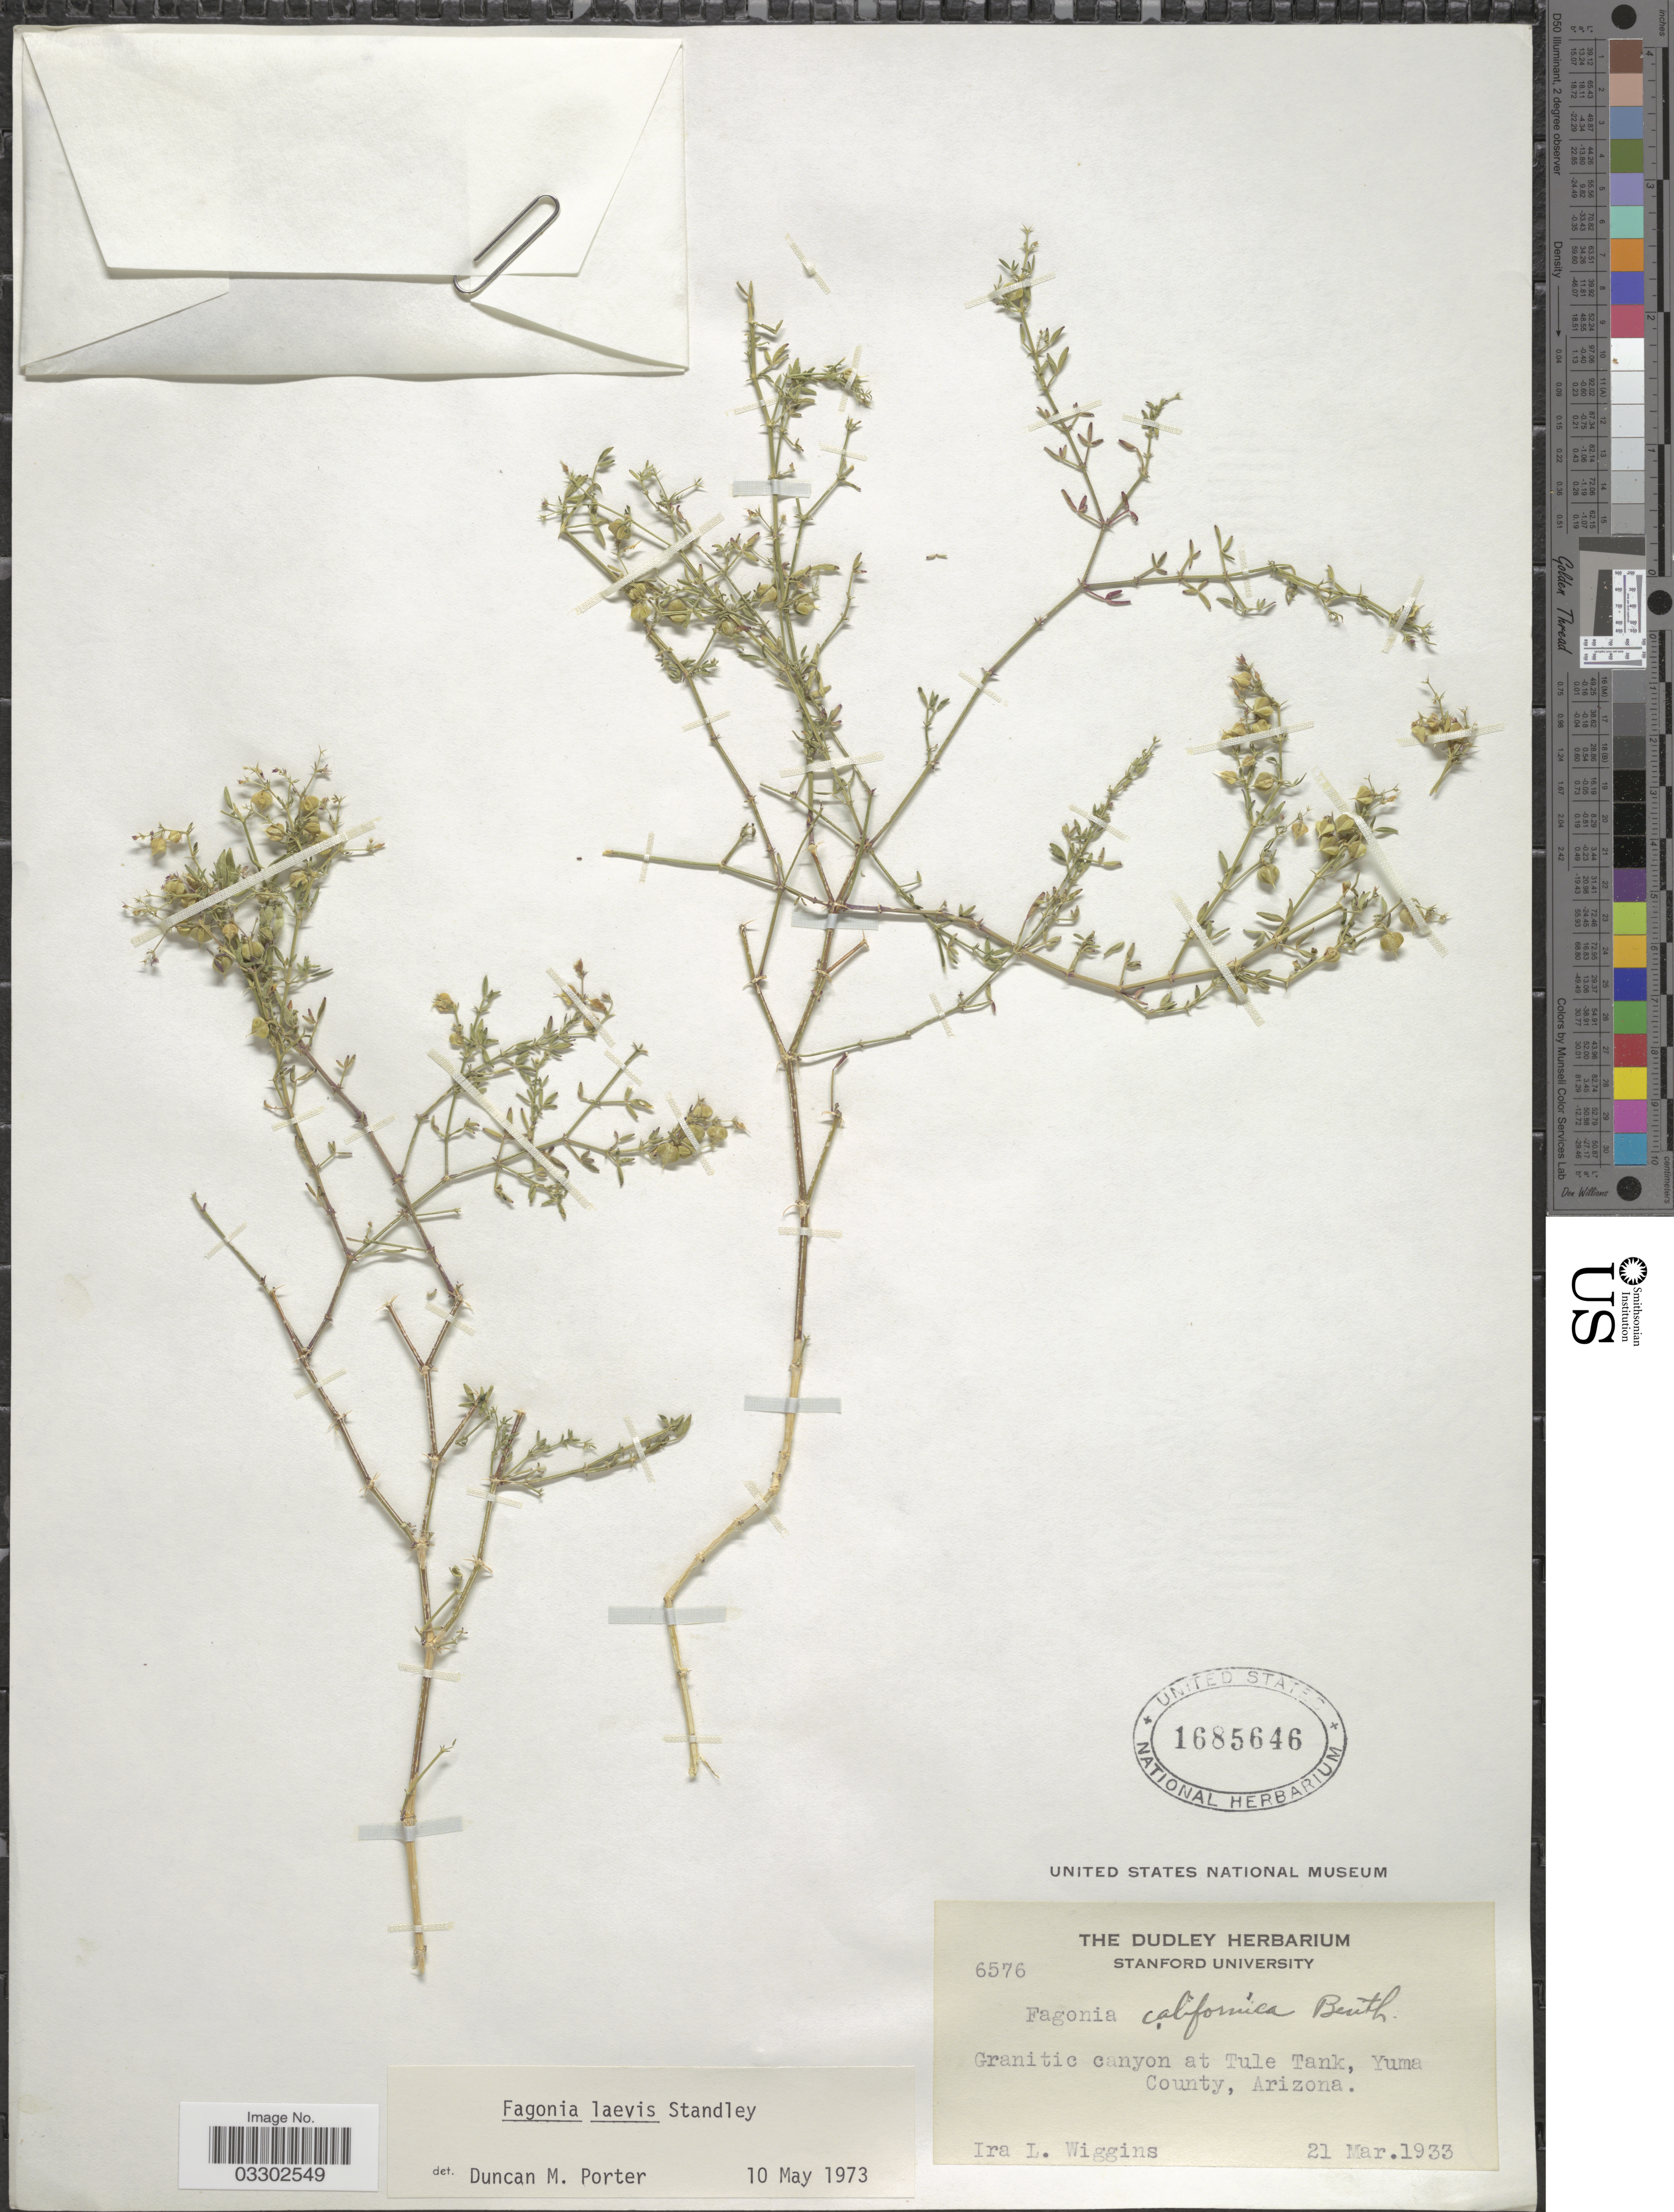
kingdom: Plantae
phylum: Tracheophyta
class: Magnoliopsida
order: Zygophyllales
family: Zygophyllaceae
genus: Fagonia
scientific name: Fagonia laevis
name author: Standl.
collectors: I. L. Wiggins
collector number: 6576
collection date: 1933-03-21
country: United States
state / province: Arizona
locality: Canyon at Tule Tank, Yuma County.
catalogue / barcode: US 1685646